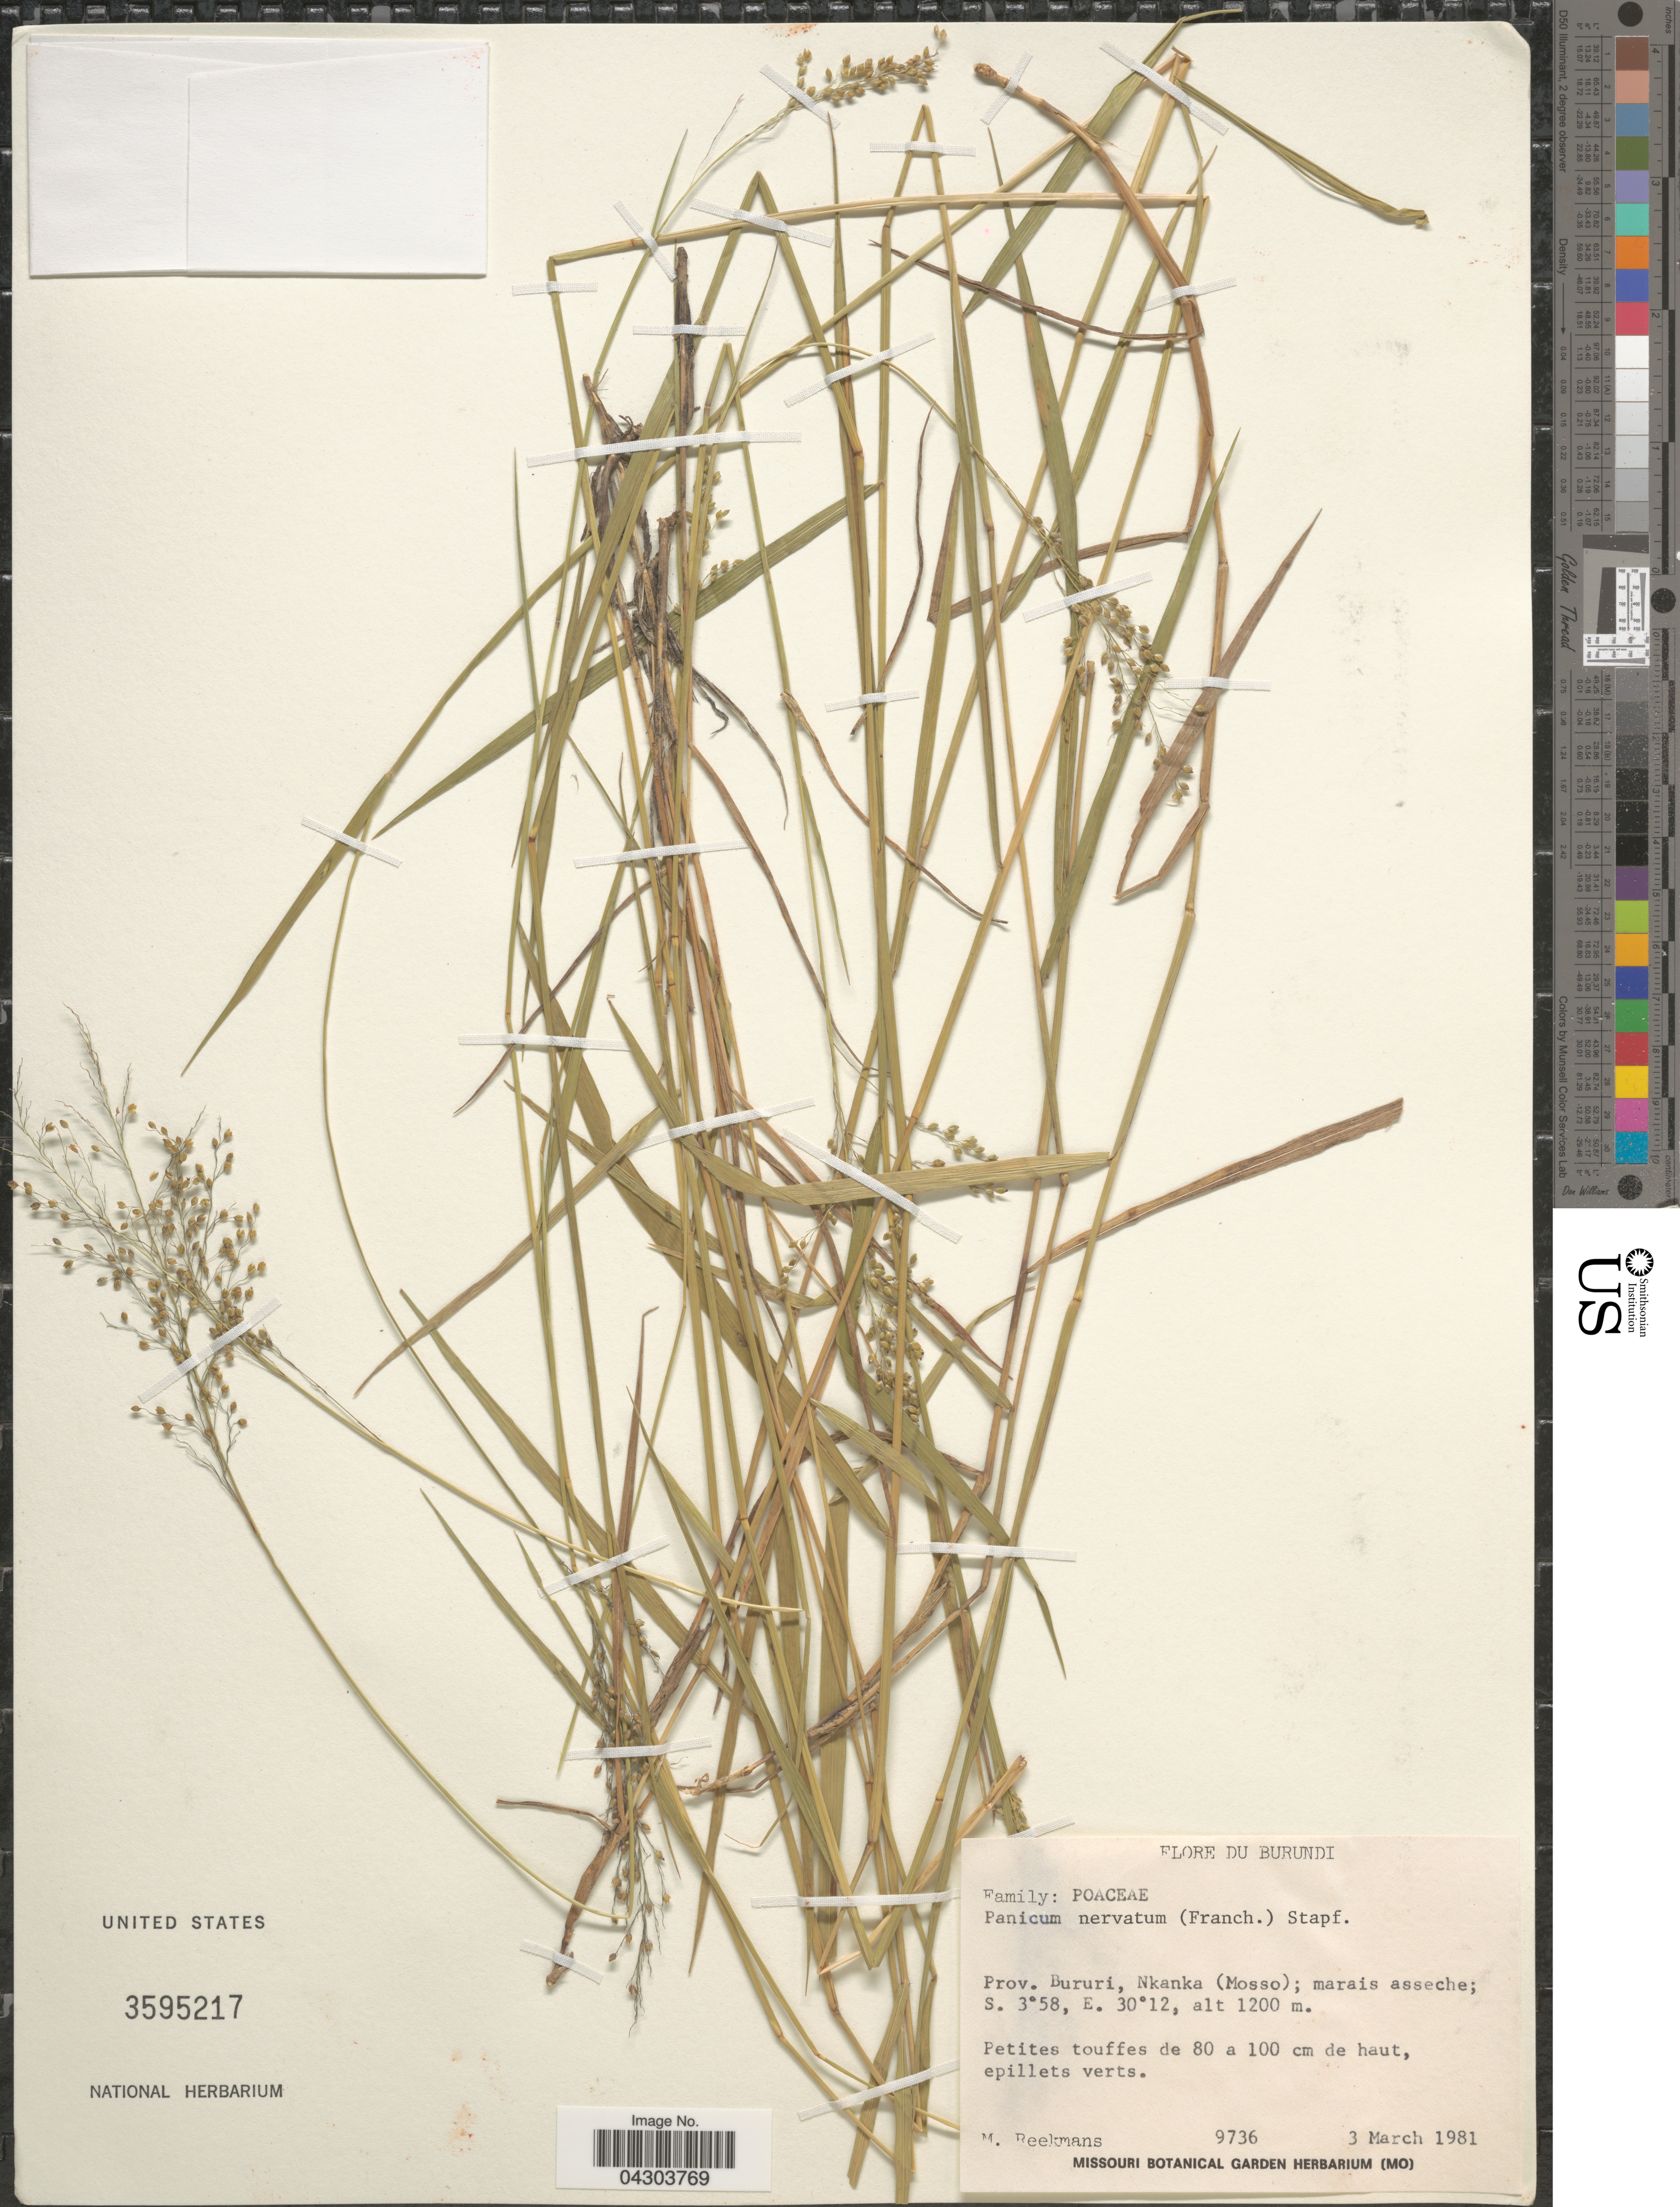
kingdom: Plantae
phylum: Tracheophyta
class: Liliopsida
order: Poales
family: Poaceae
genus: Panicum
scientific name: Panicum nervatum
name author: (Franch.) Stapf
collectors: M. Reekmans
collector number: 9736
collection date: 1981-03-03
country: Burundi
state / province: Bururi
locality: Nkanka (Mosso).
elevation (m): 1200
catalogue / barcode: US 3595217